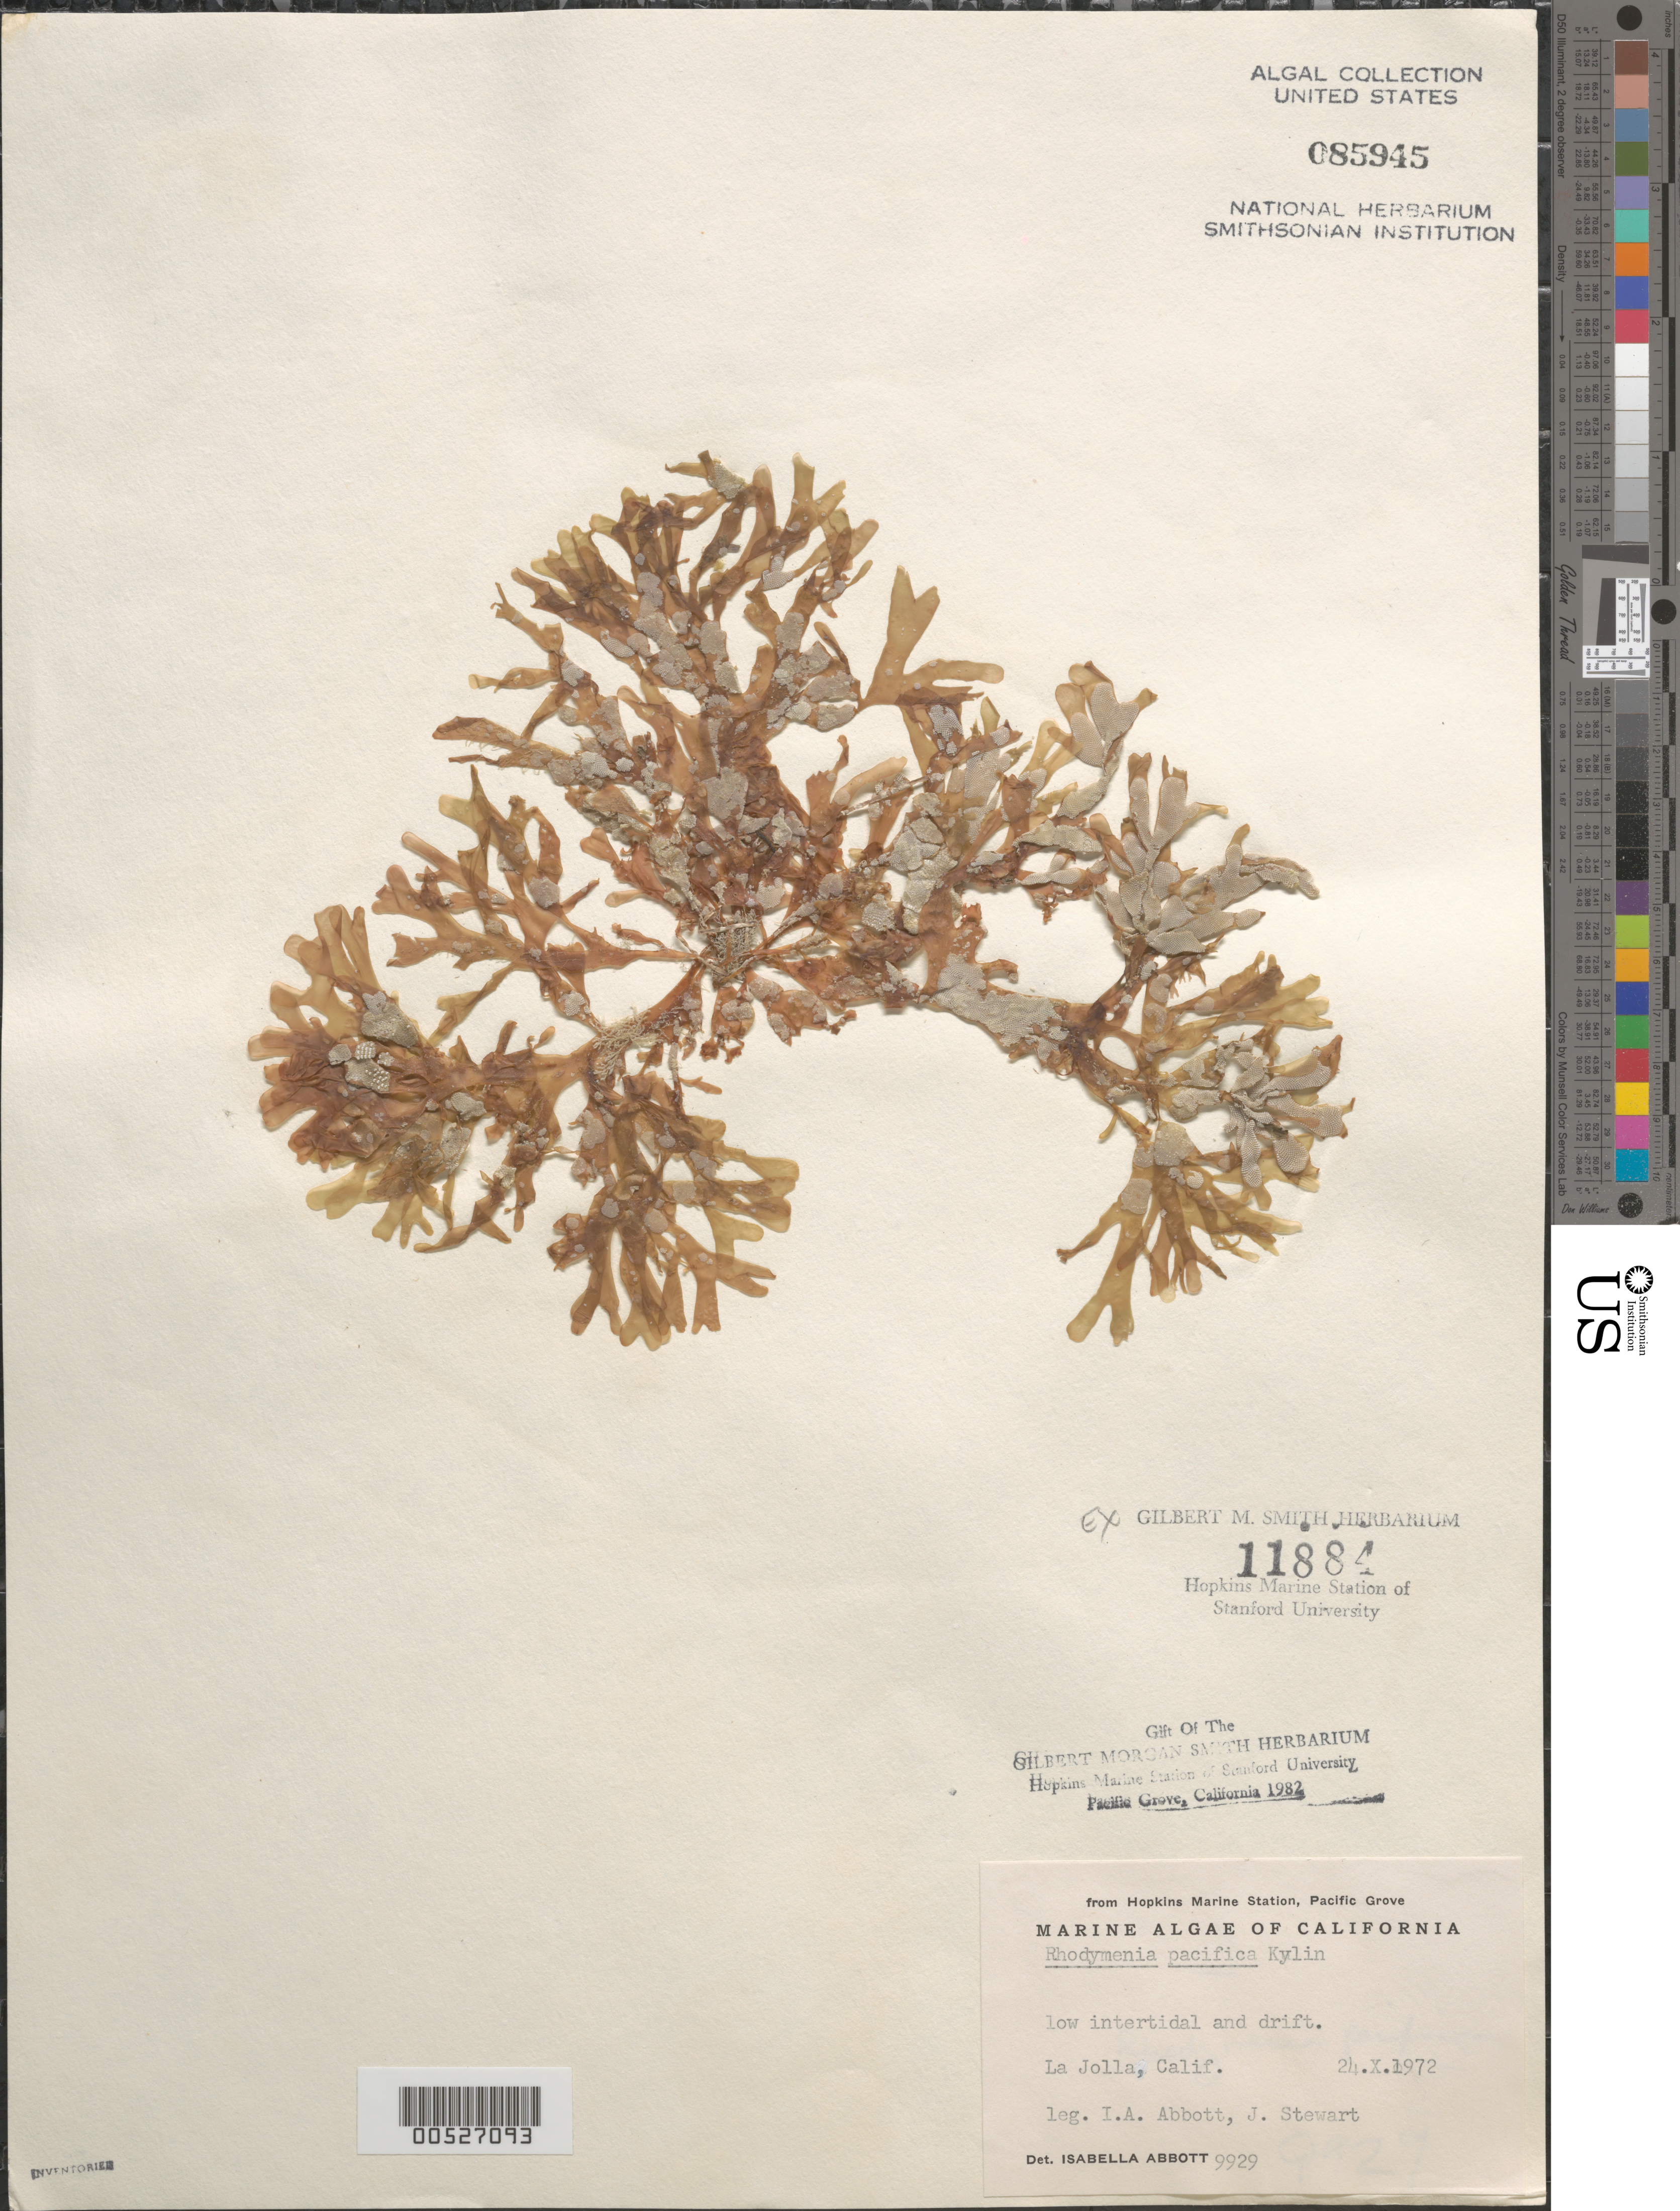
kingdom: Plantae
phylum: Rhodophyta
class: Florideophyceae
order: Rhodymeniales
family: Rhodymeniaceae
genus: Rhodymenia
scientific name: Rhodymenia pacifica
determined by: Abbott, Isabella A.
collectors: I. A. Abbott & J. Stewart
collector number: IAA 9929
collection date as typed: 24 Oct 1972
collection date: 1972-10-24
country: United States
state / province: California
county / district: San Diego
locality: La Jolla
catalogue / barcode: US 85945